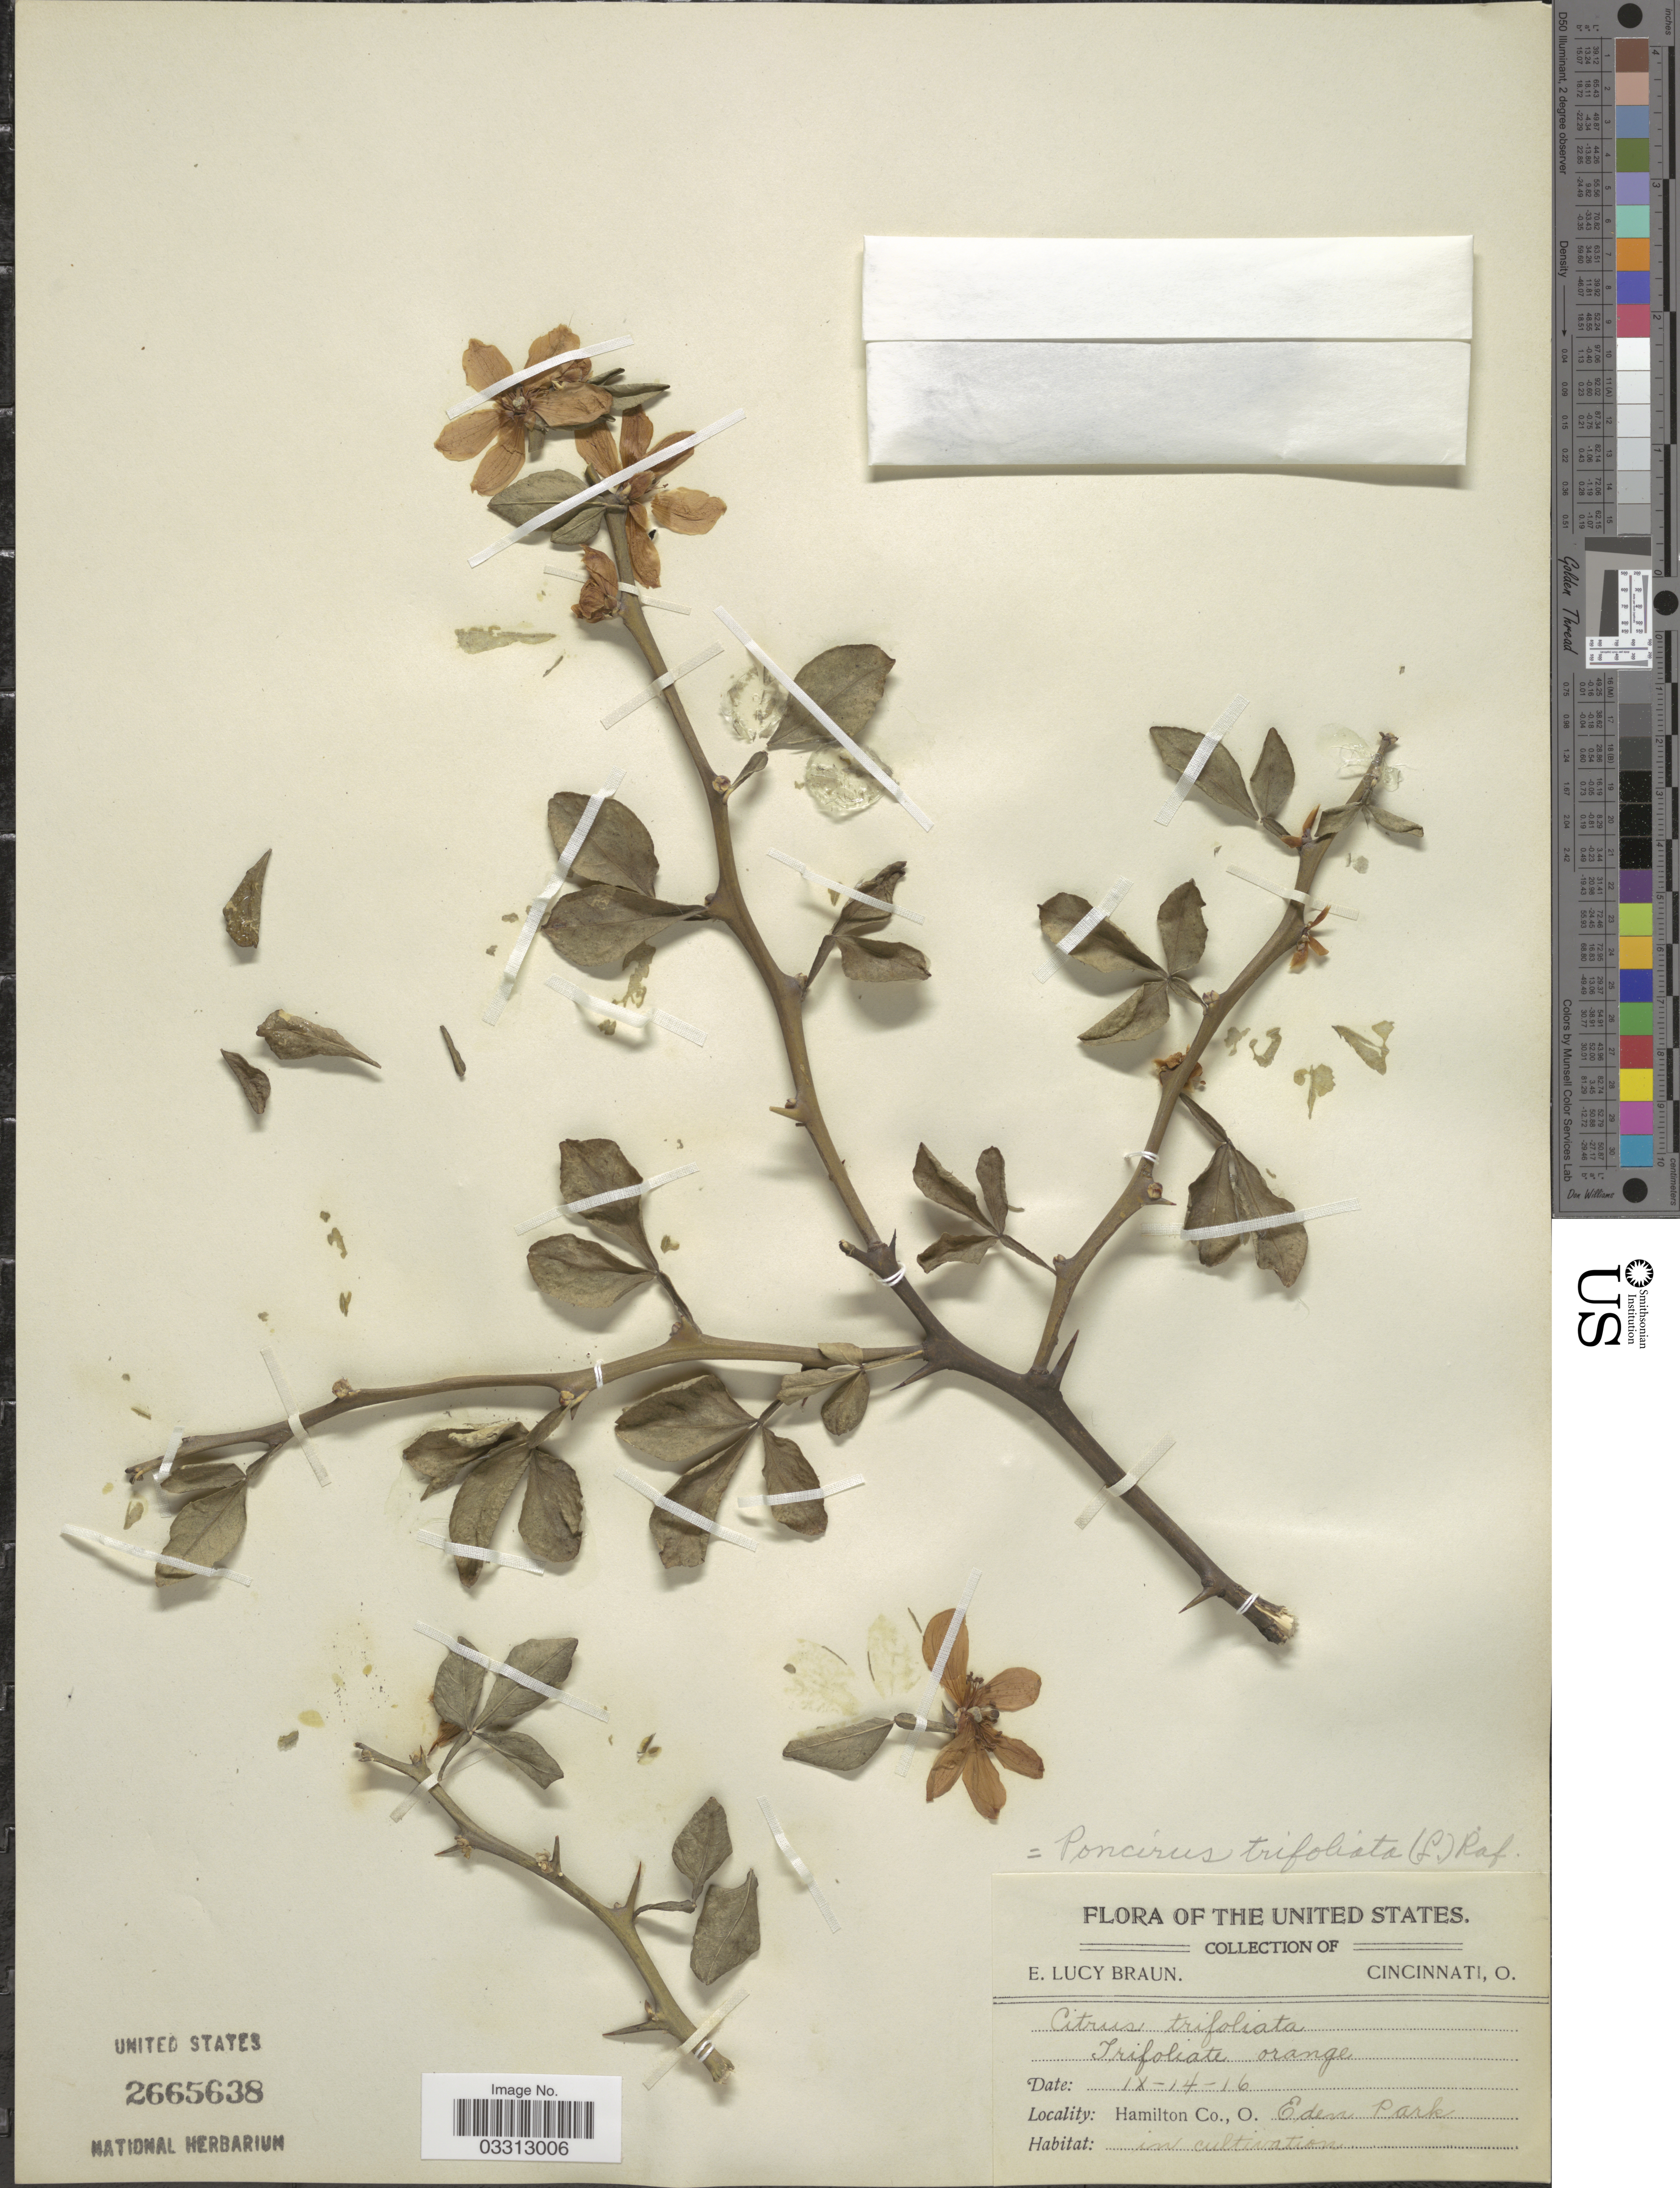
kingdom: Plantae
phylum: Tracheophyta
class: Magnoliopsida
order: Sapindales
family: Rutaceae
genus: Citrus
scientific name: Citrus trifoliata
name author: L.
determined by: Strong, Mark T., (BOT), Smithsonian Institution - National Museum of Natural History (UNITED STATES)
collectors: E. L. Braun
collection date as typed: Transcribed d/m/y: 14/9/16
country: United States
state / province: Ohio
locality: Hamilton Co., O. Eden Park.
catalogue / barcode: US 2665638